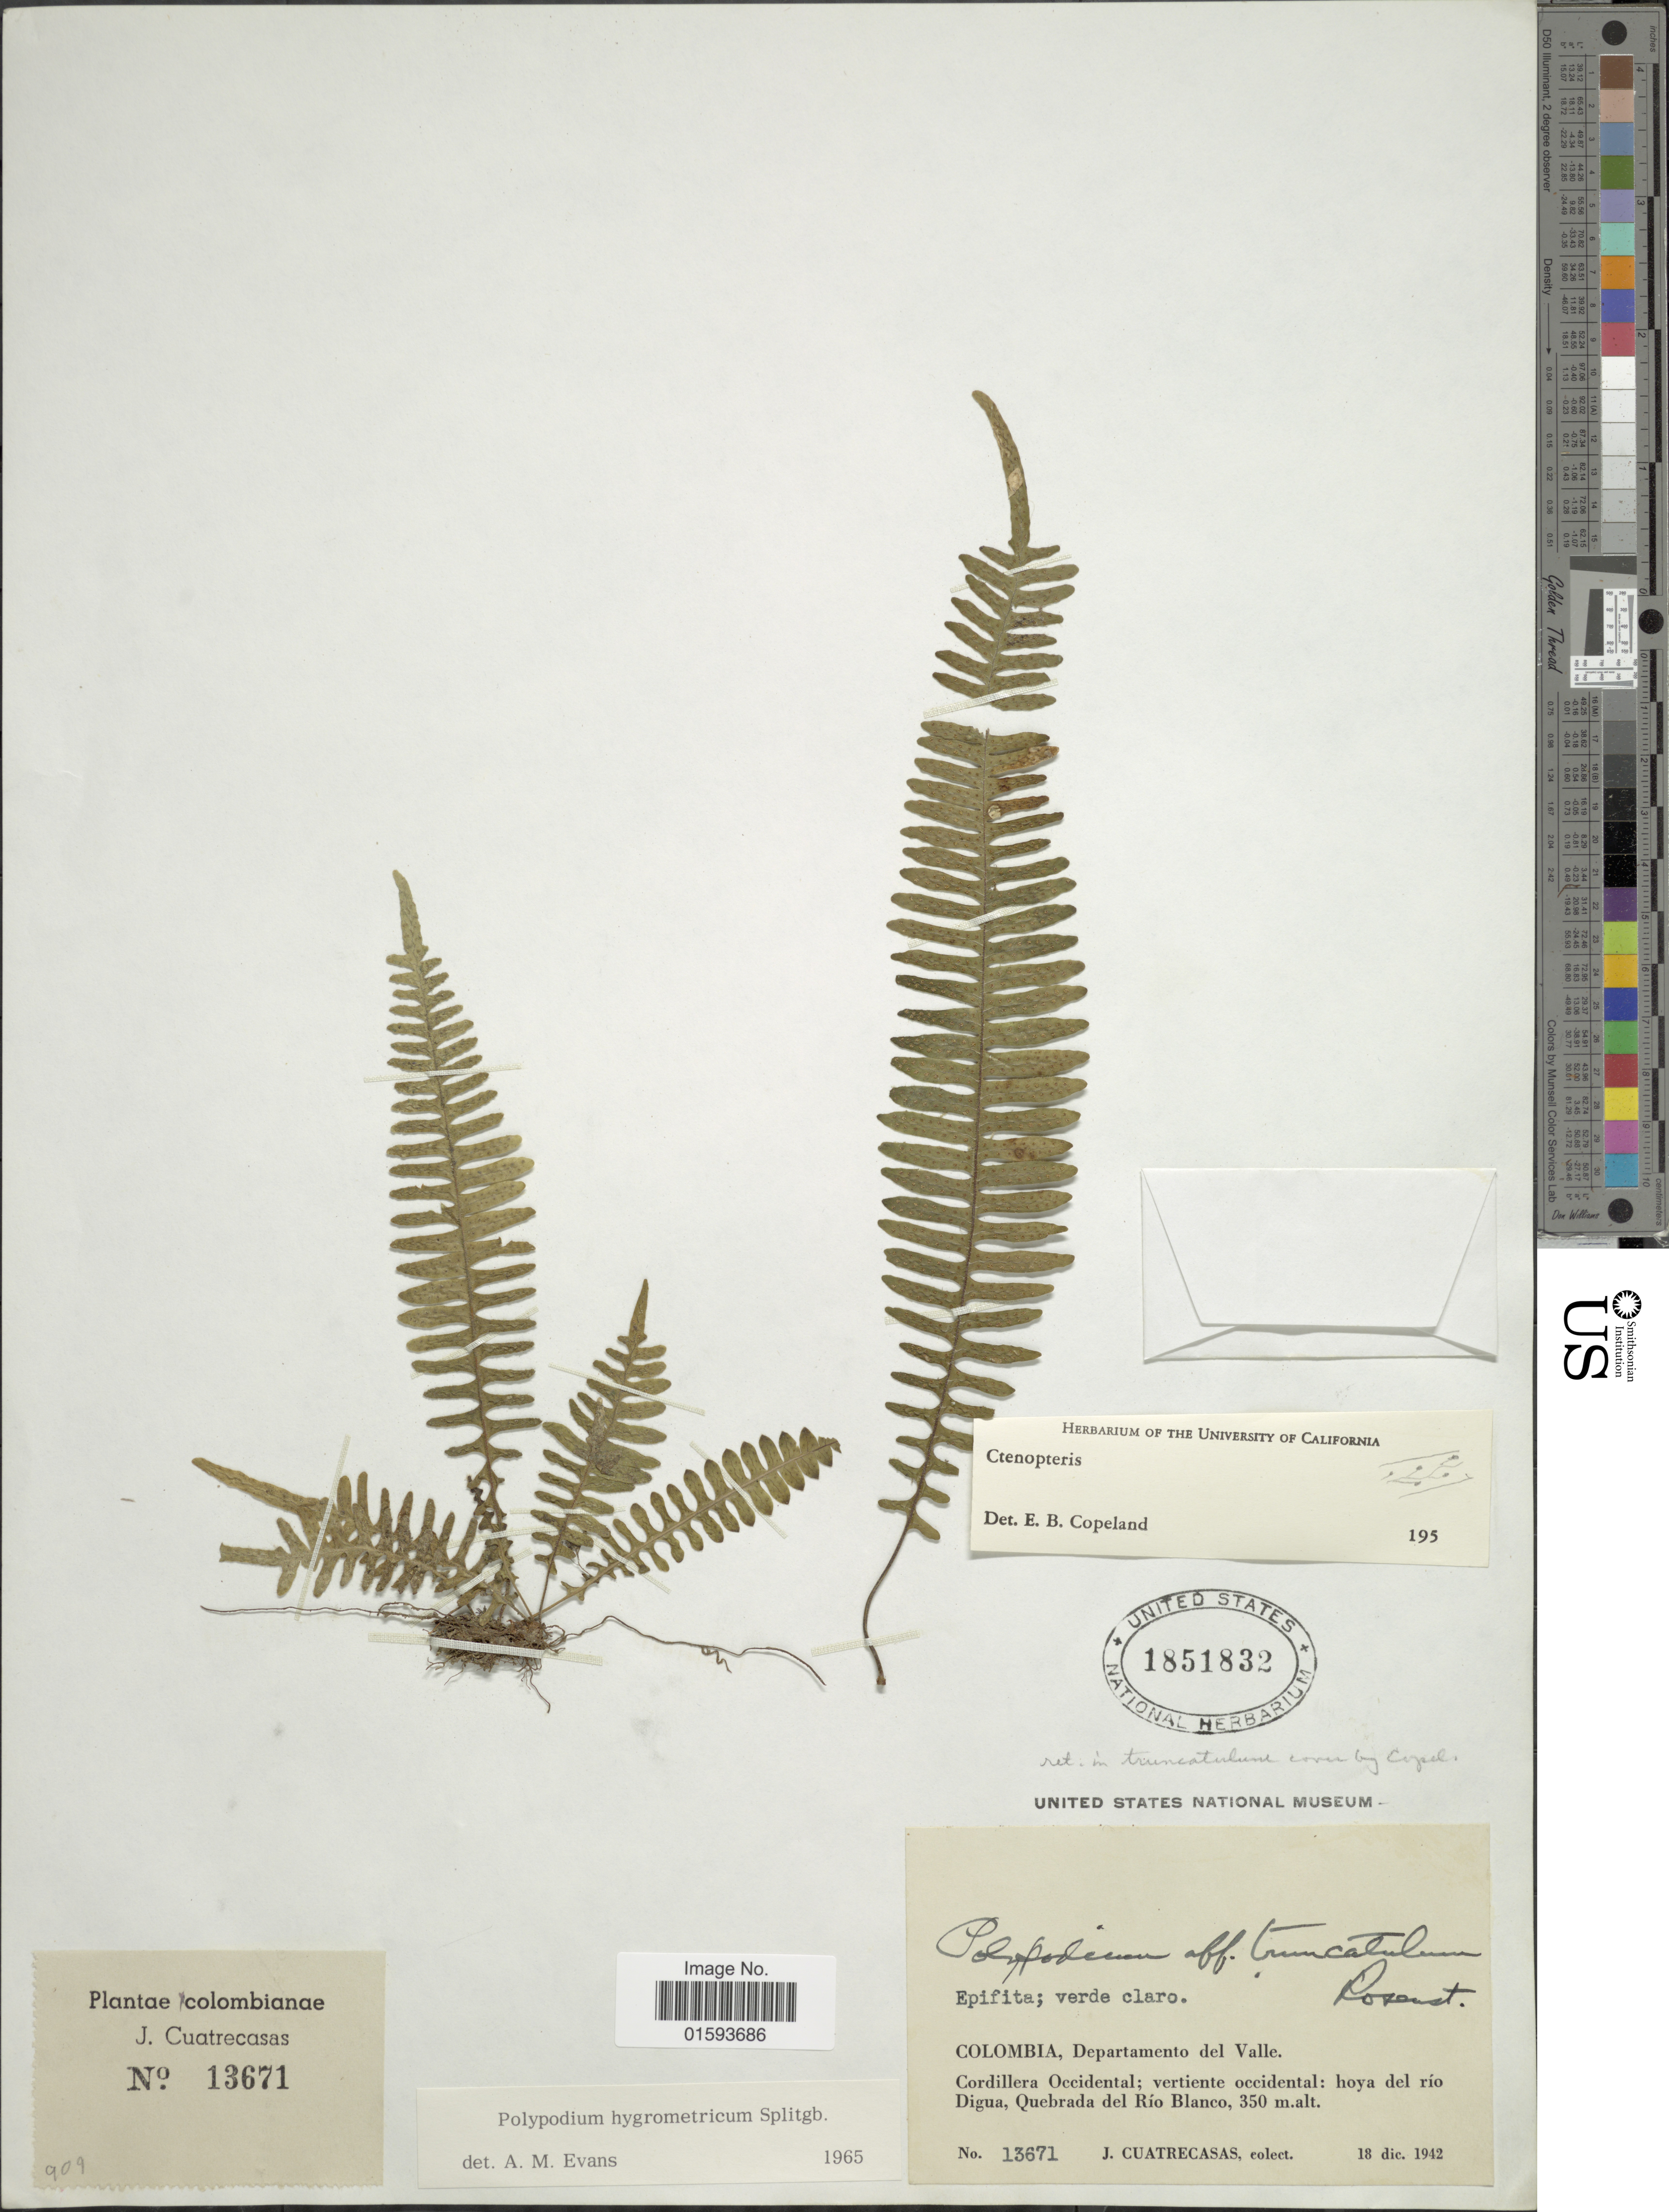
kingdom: Plantae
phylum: Tracheophyta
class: Polypodiopsida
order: Polypodiales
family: Polypodiaceae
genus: Pecluma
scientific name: Pecluma hygrometrica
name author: (Splitg.) M.G. Price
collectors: J. Cuatrecasas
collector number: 13671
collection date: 1942-12-18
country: Colombia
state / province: Valle del Cauca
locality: Departamento del Valle, Cordillera Occidental; vertiente occidental: hoya del rio Digua, Quebrada del Rio Blanco.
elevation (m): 350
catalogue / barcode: US 1851832